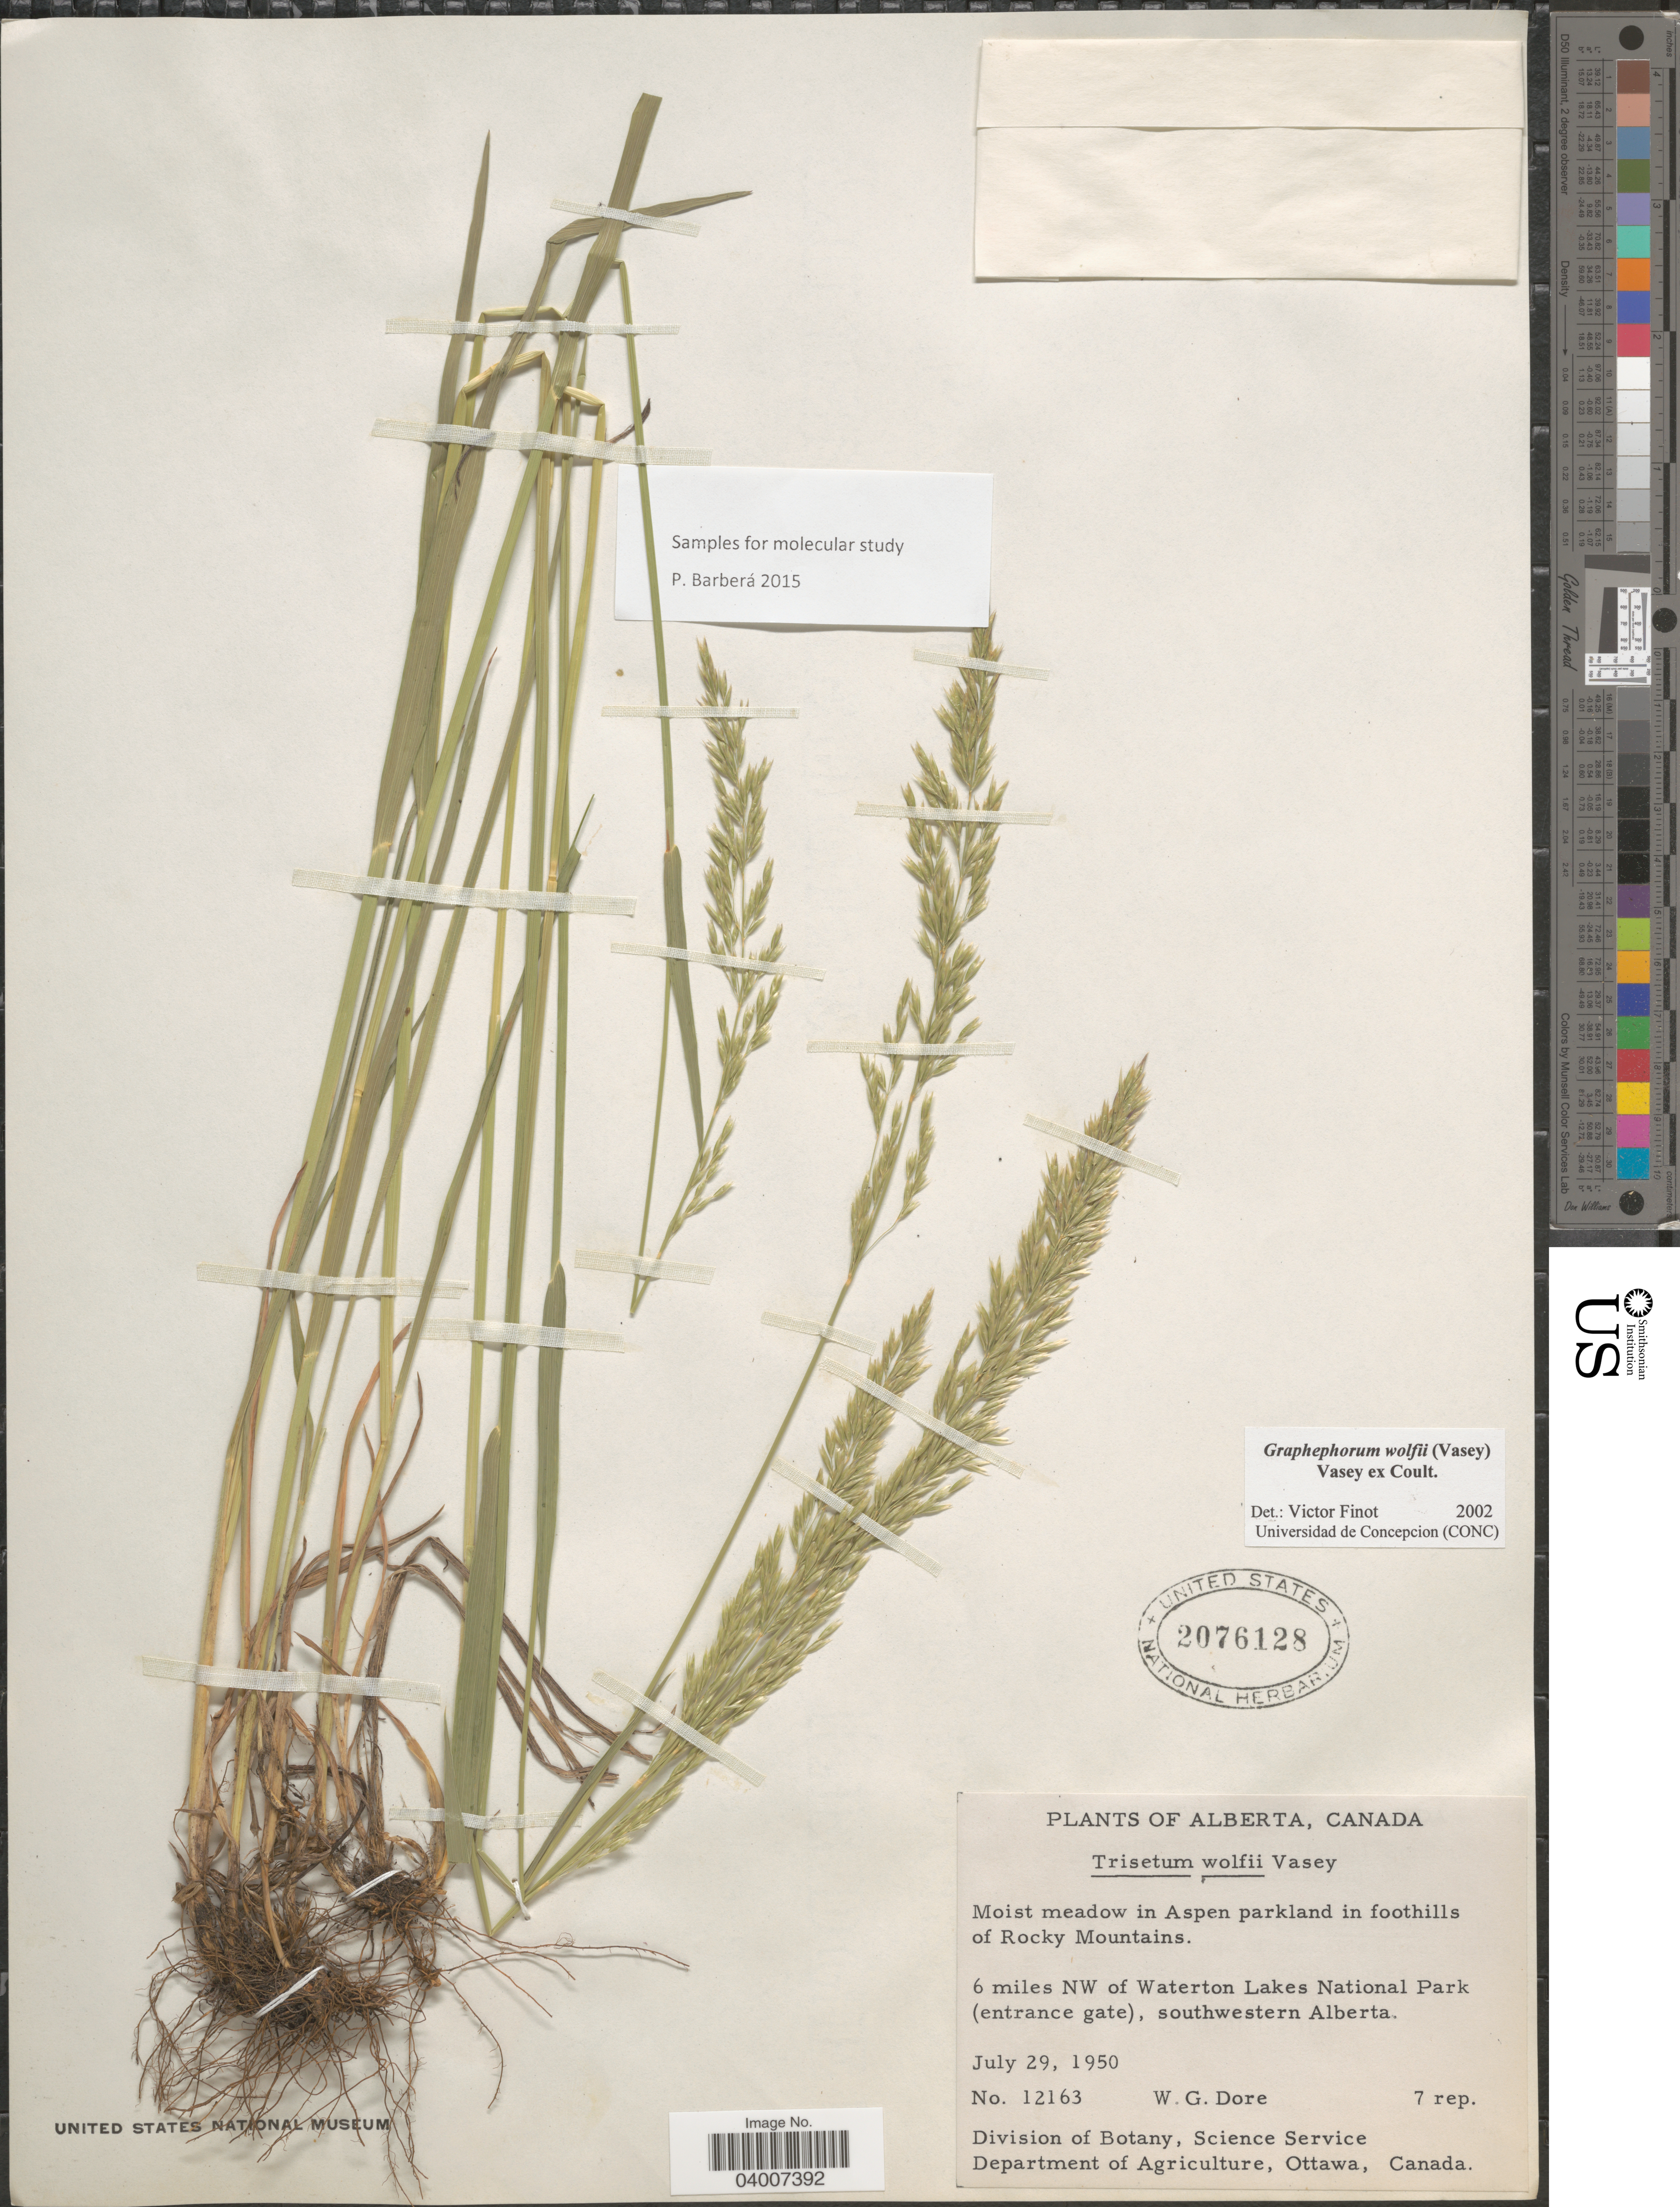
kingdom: Plantae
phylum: Tracheophyta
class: Liliopsida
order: Poales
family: Poaceae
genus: Graphephorum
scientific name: Graphephorum wolfii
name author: (E. Fourn.) Vasey ex Coult.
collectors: W. Dore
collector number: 12163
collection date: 1950-07-29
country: Canada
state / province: Alberta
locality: Moist meadow in Aspen parkland in foothills of Rocky Mountains. 6 miles NW of Waterton Lakes National Park (entrance gate), southwestern Alberta.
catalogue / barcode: US 2076128